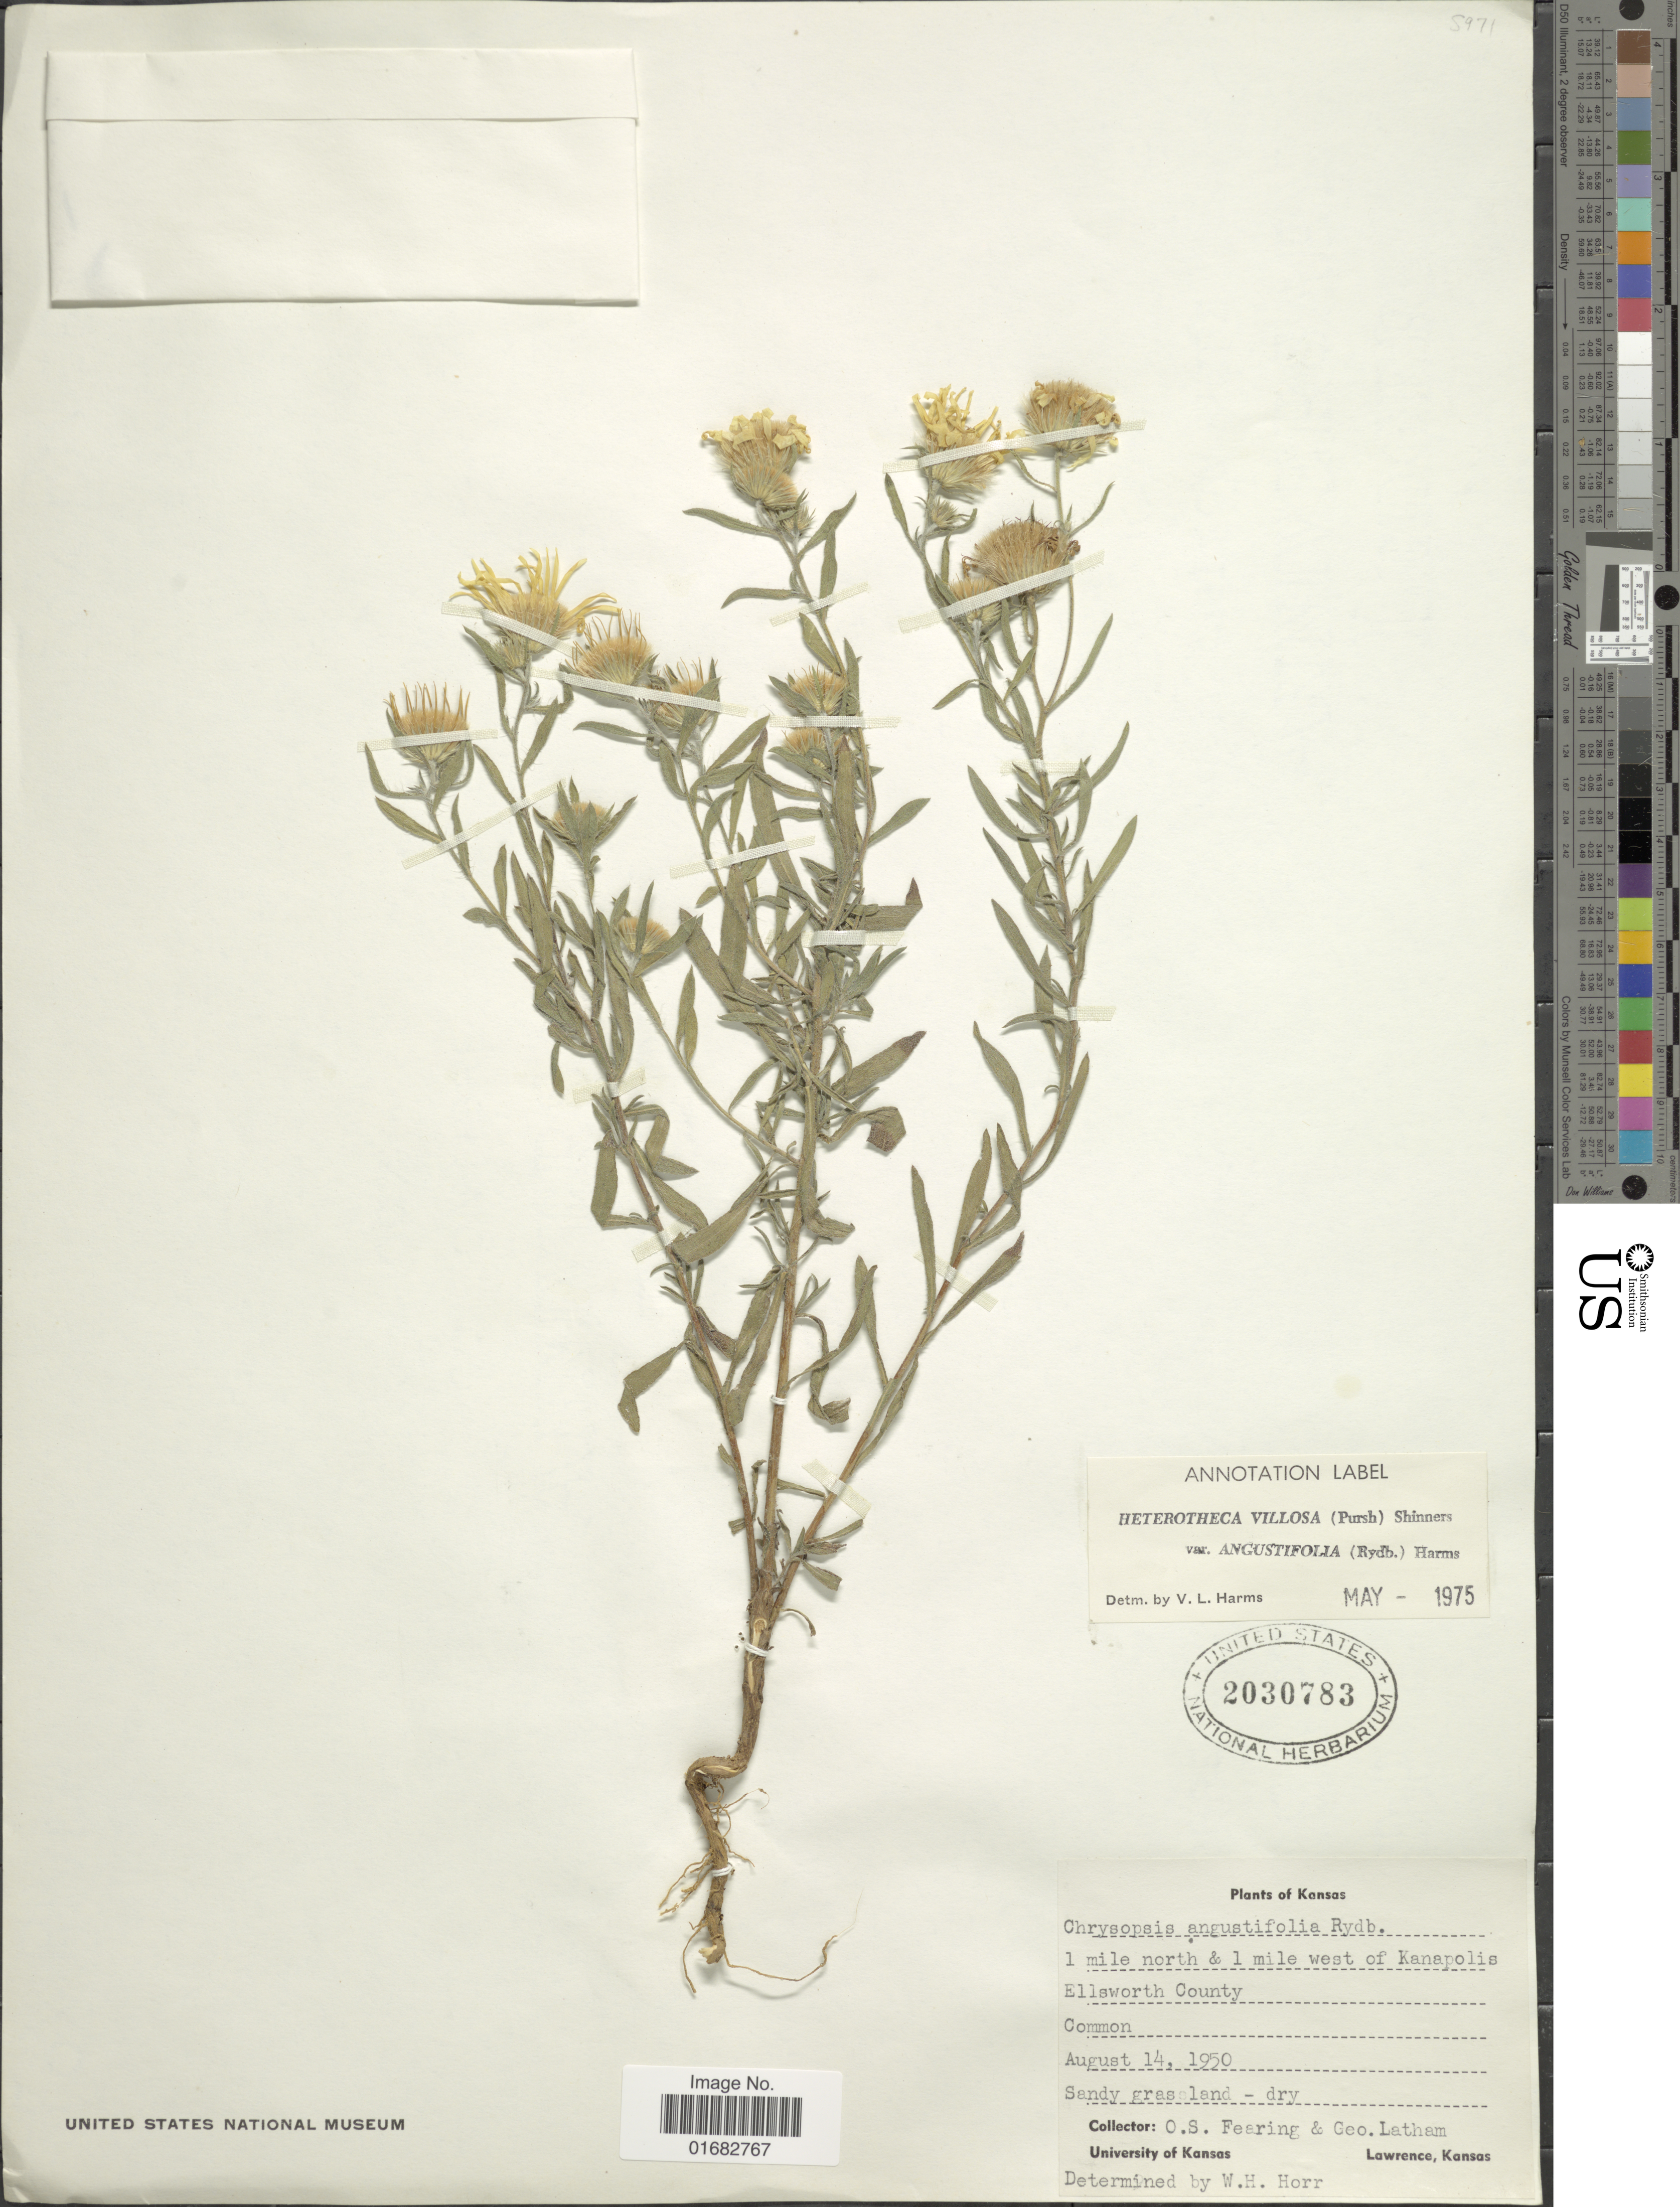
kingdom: Plantae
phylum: Tracheophyta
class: Magnoliopsida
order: Asterales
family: Asteraceae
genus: Heterotheca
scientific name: Heterotheca villosa var. angustifolia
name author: (Rydb.) V.L. Harms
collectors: O. S. Fearing & G. Latham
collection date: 1950-08-14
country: United States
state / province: Kansas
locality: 1 mile north & 1 mile west of Kanapolis. Ellsworth County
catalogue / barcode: US 2030783